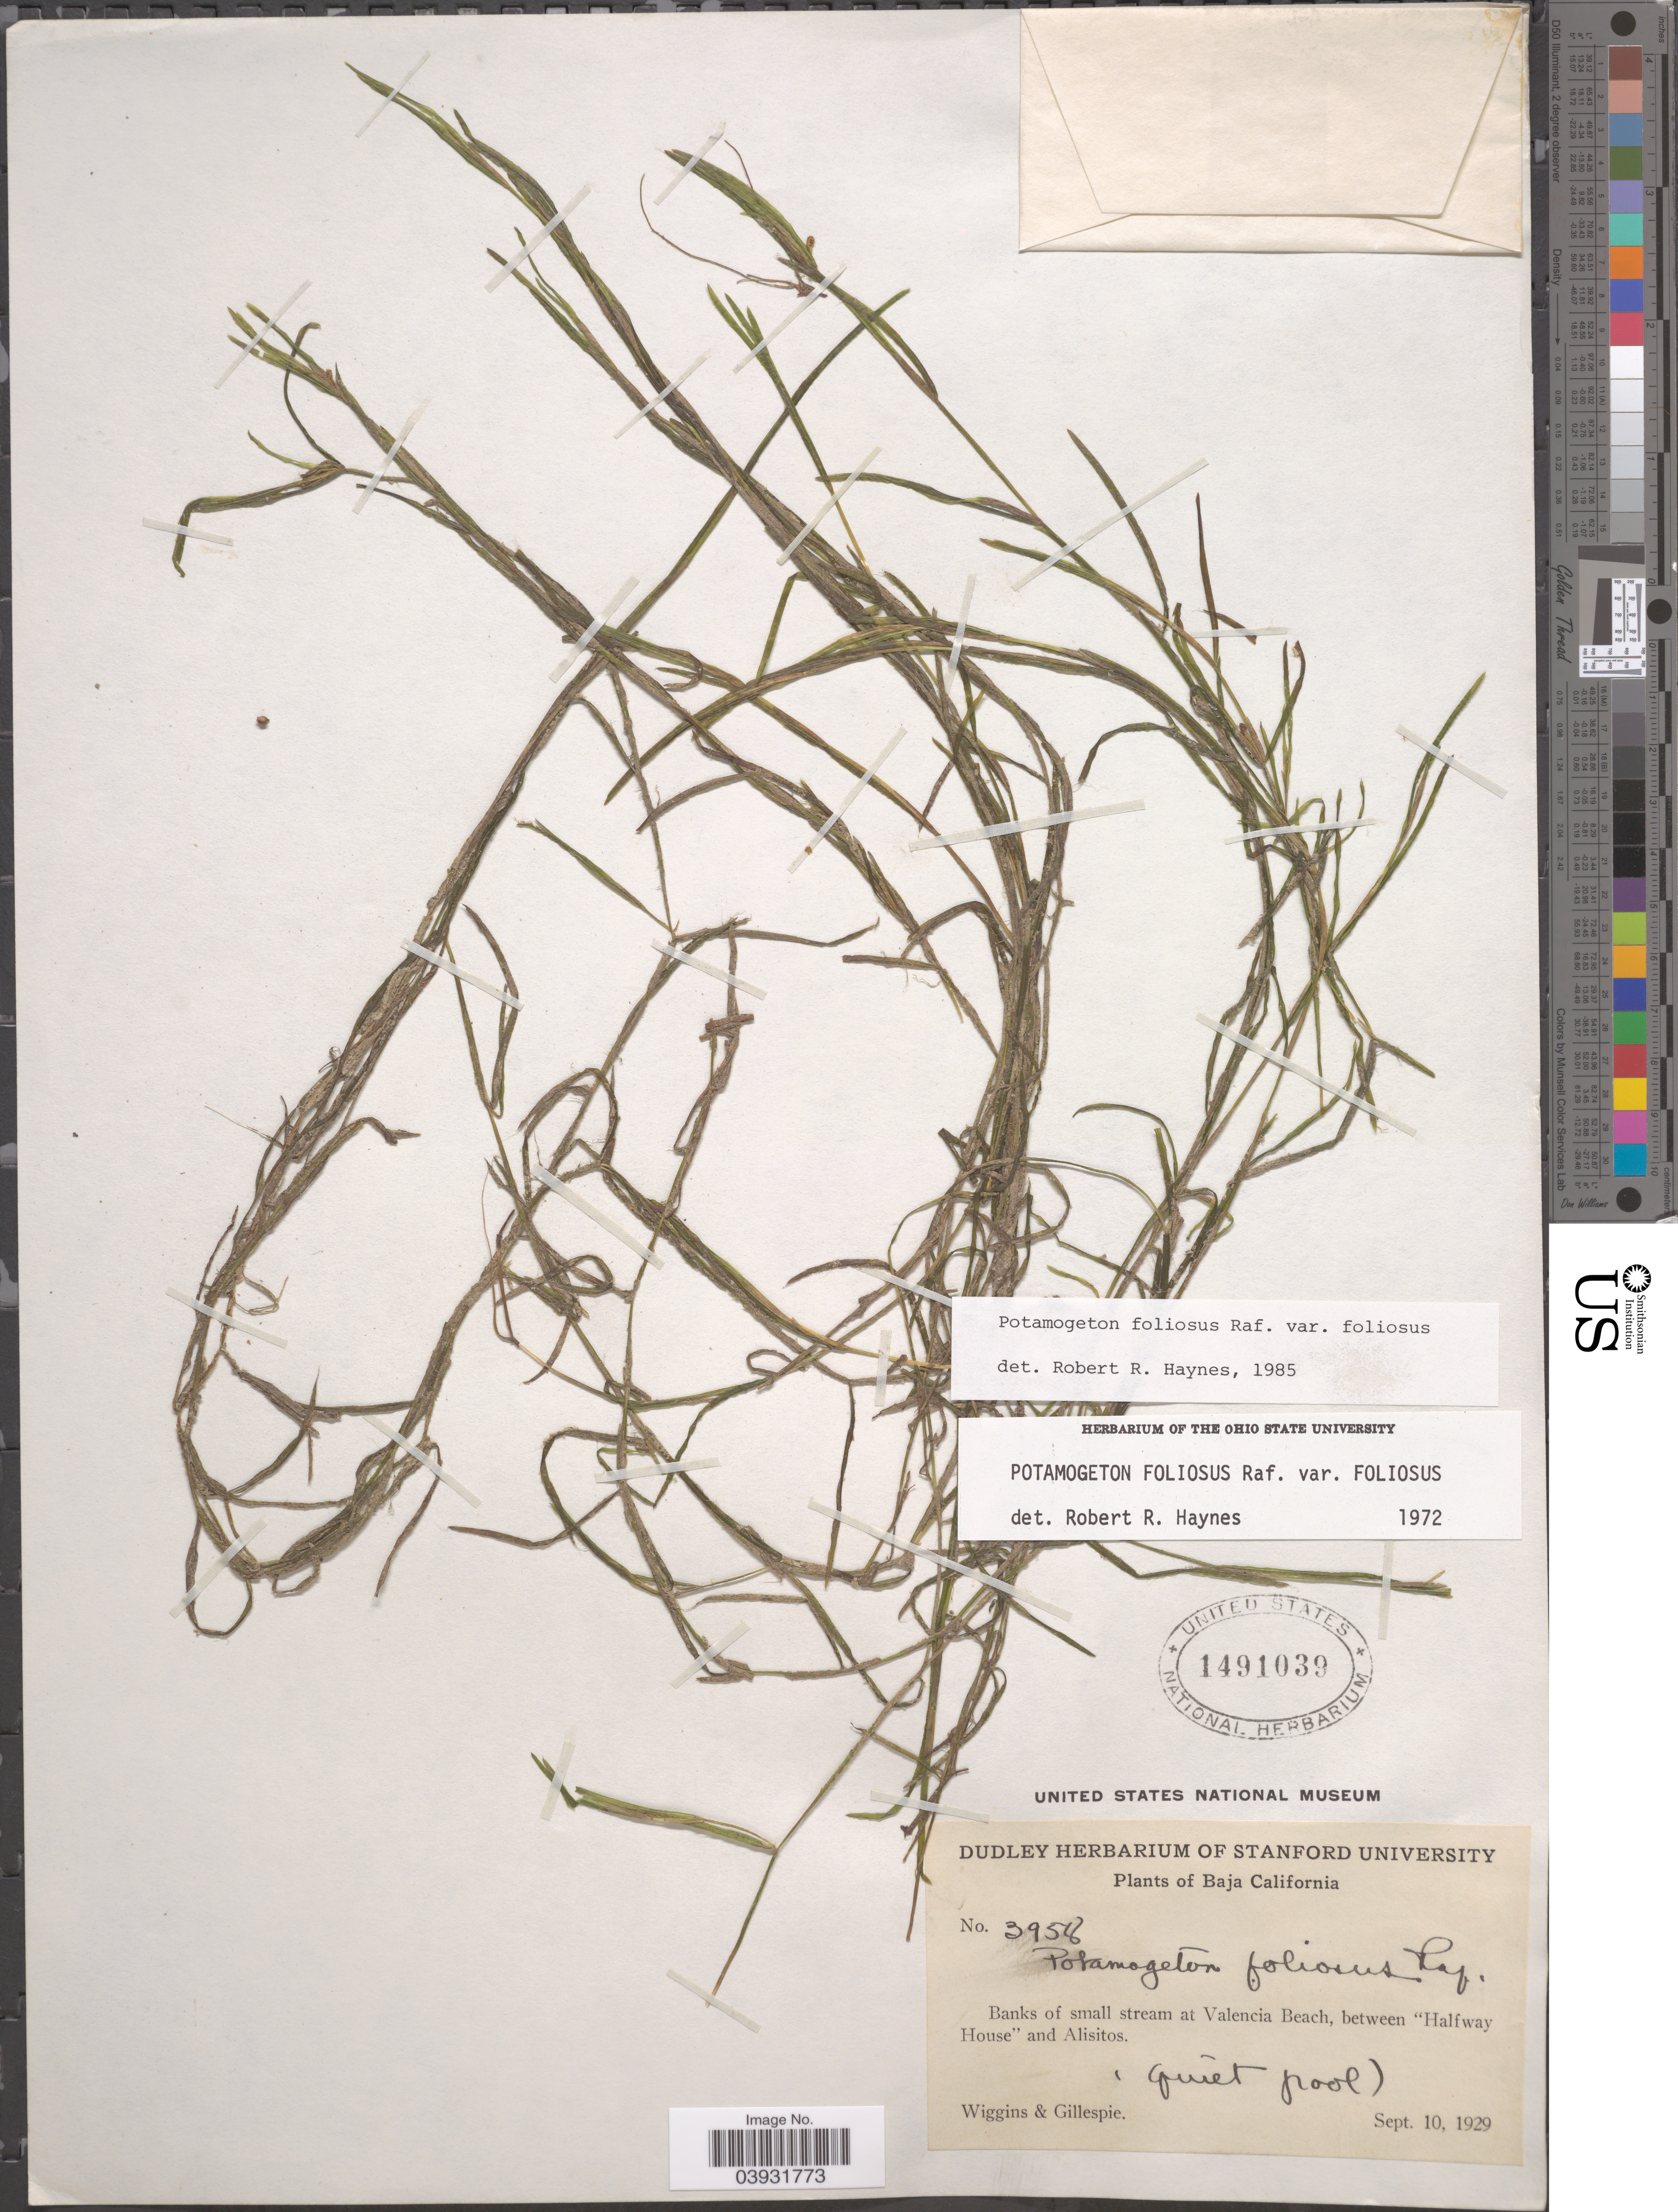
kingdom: Plantae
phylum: Tracheophyta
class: Liliopsida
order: Alismatales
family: Potamogetonaceae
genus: Potamogeton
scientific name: Potamogeton foliosus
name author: Raf.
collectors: -- Wiggins & -- Gillespie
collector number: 3958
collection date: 1929-09-10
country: Mexico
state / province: Baja California Norte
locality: Valencia Beach, between "Halfway House" and Alisitos.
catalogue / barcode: US 1491039